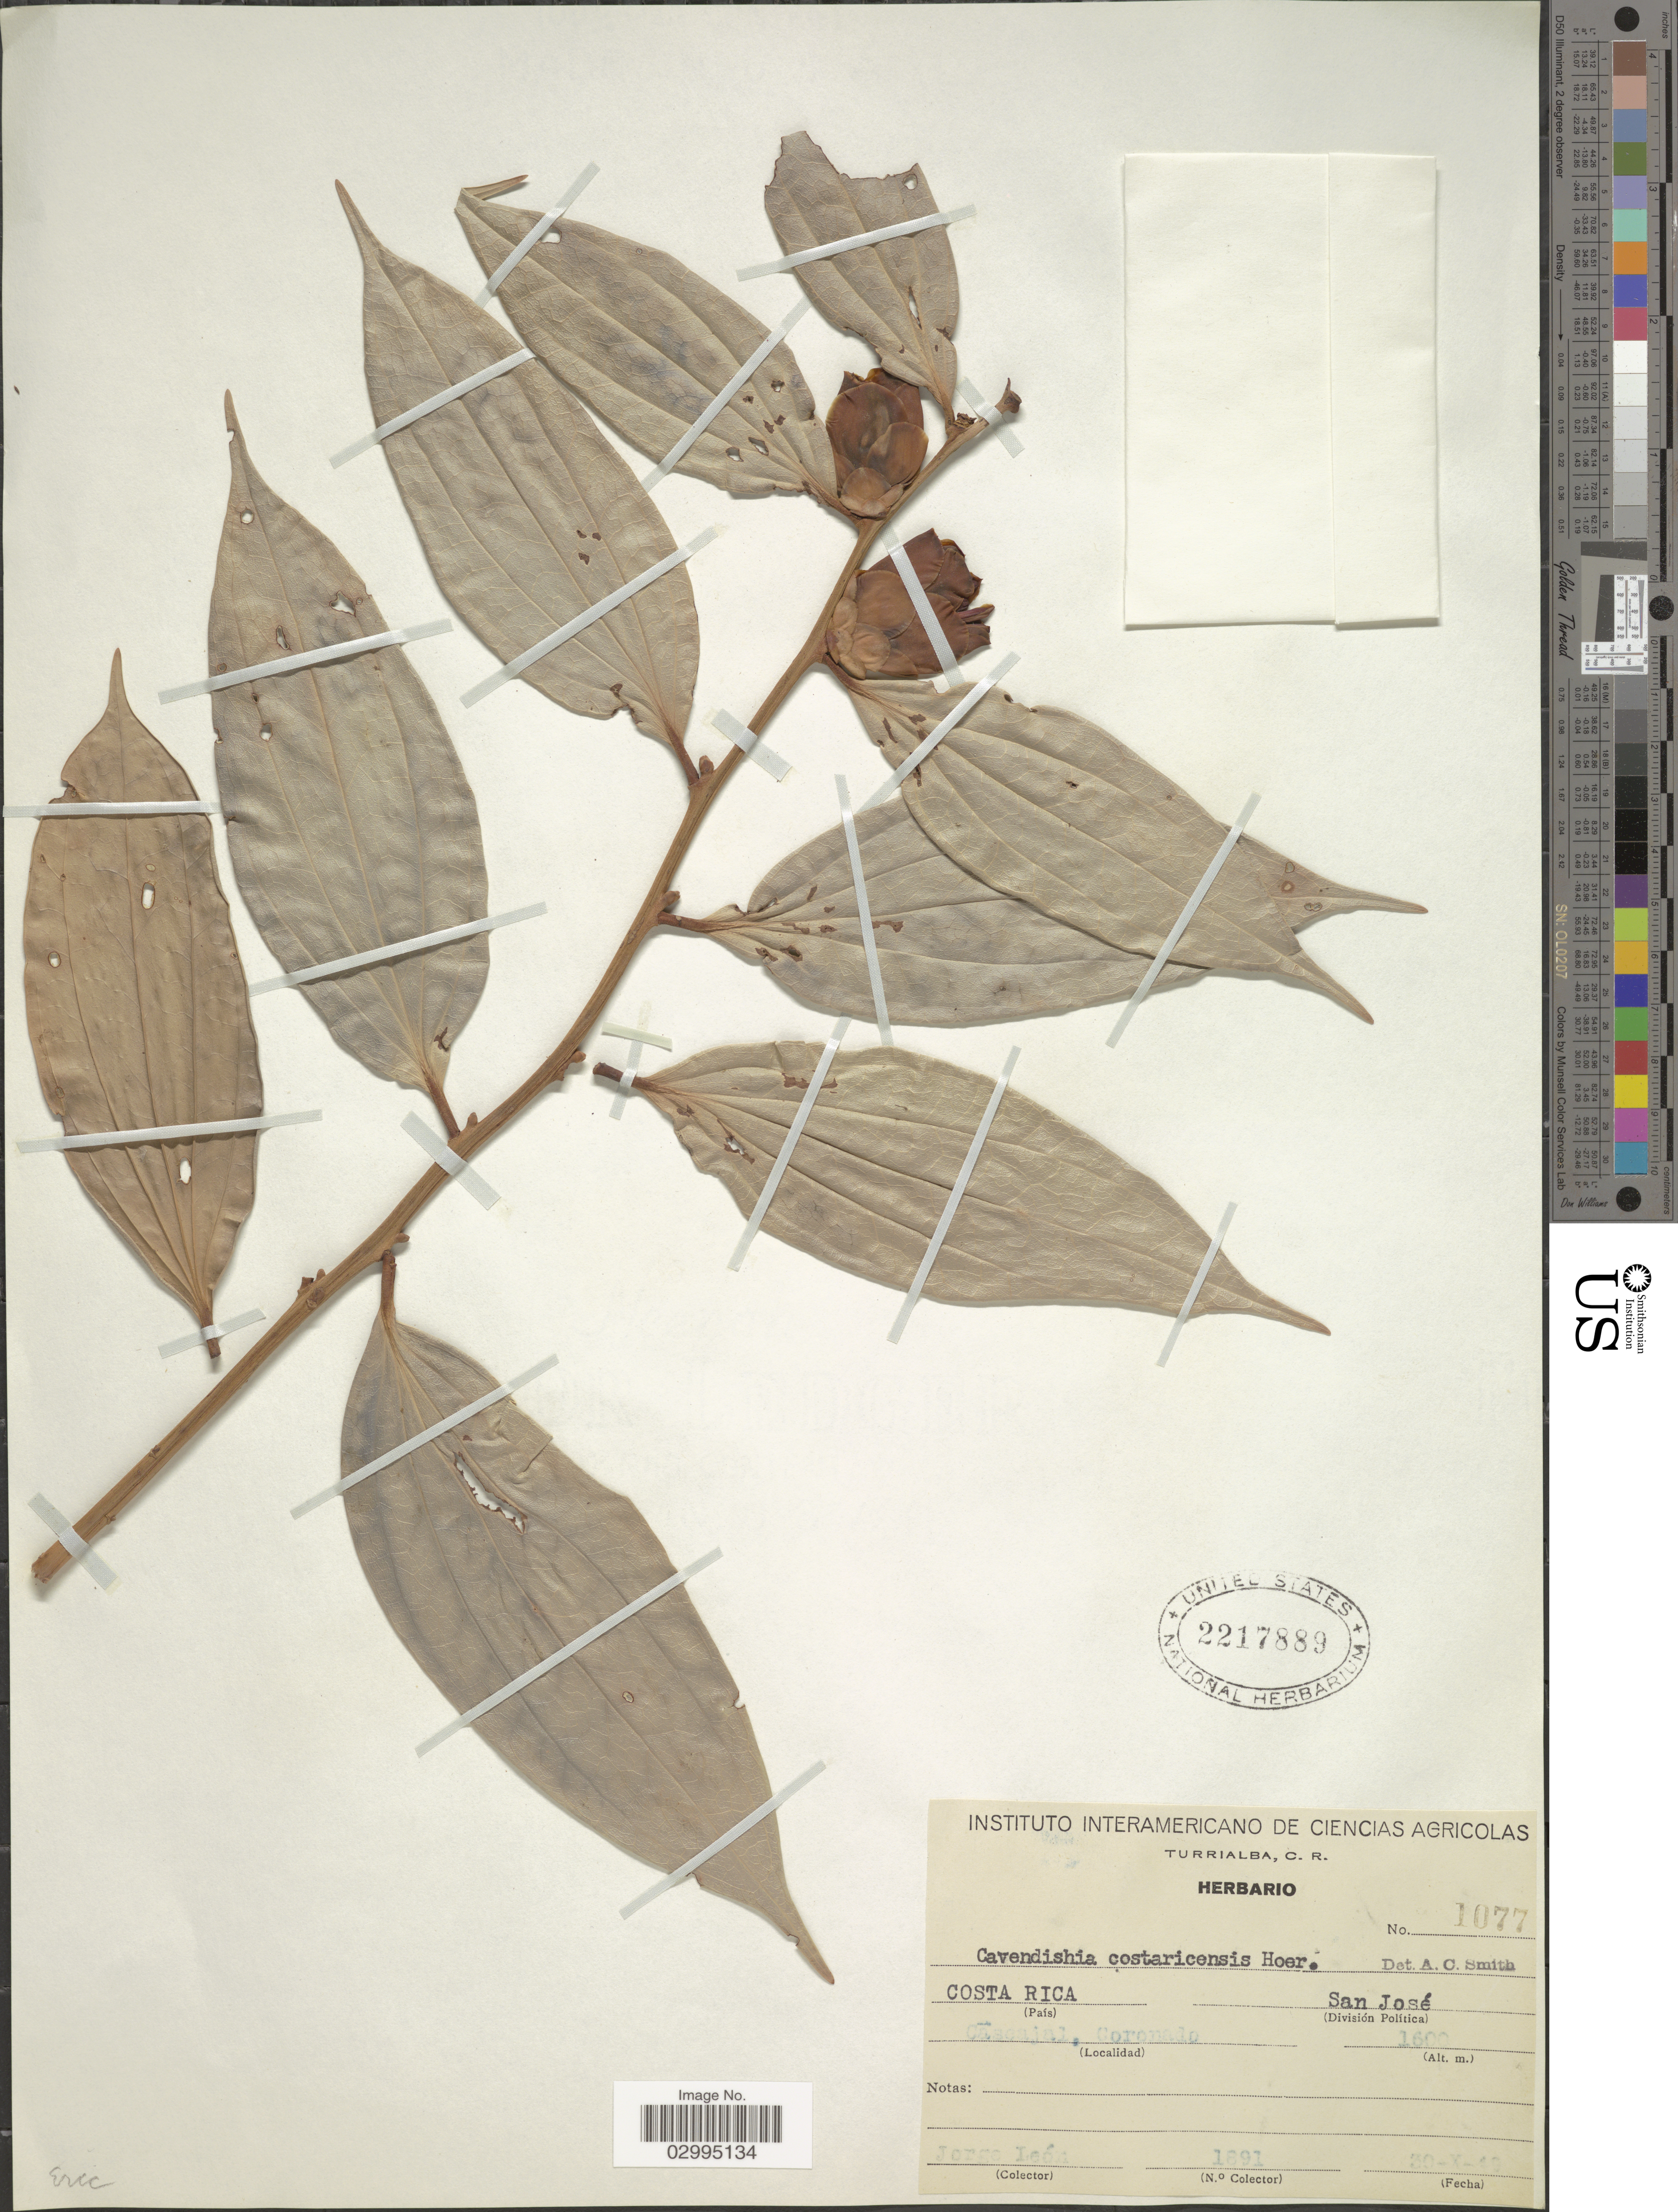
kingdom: Plantae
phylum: Tracheophyta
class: Magnoliopsida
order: Ericales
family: Ericaceae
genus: Cavendishia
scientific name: Cavendishia costaricensis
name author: Hoerold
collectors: J. León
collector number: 1891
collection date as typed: Transcribed d/m/y: 30/10/40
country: Costa Rica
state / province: San José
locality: Cāscajal, Coronado.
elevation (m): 1600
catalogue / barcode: US 2217889